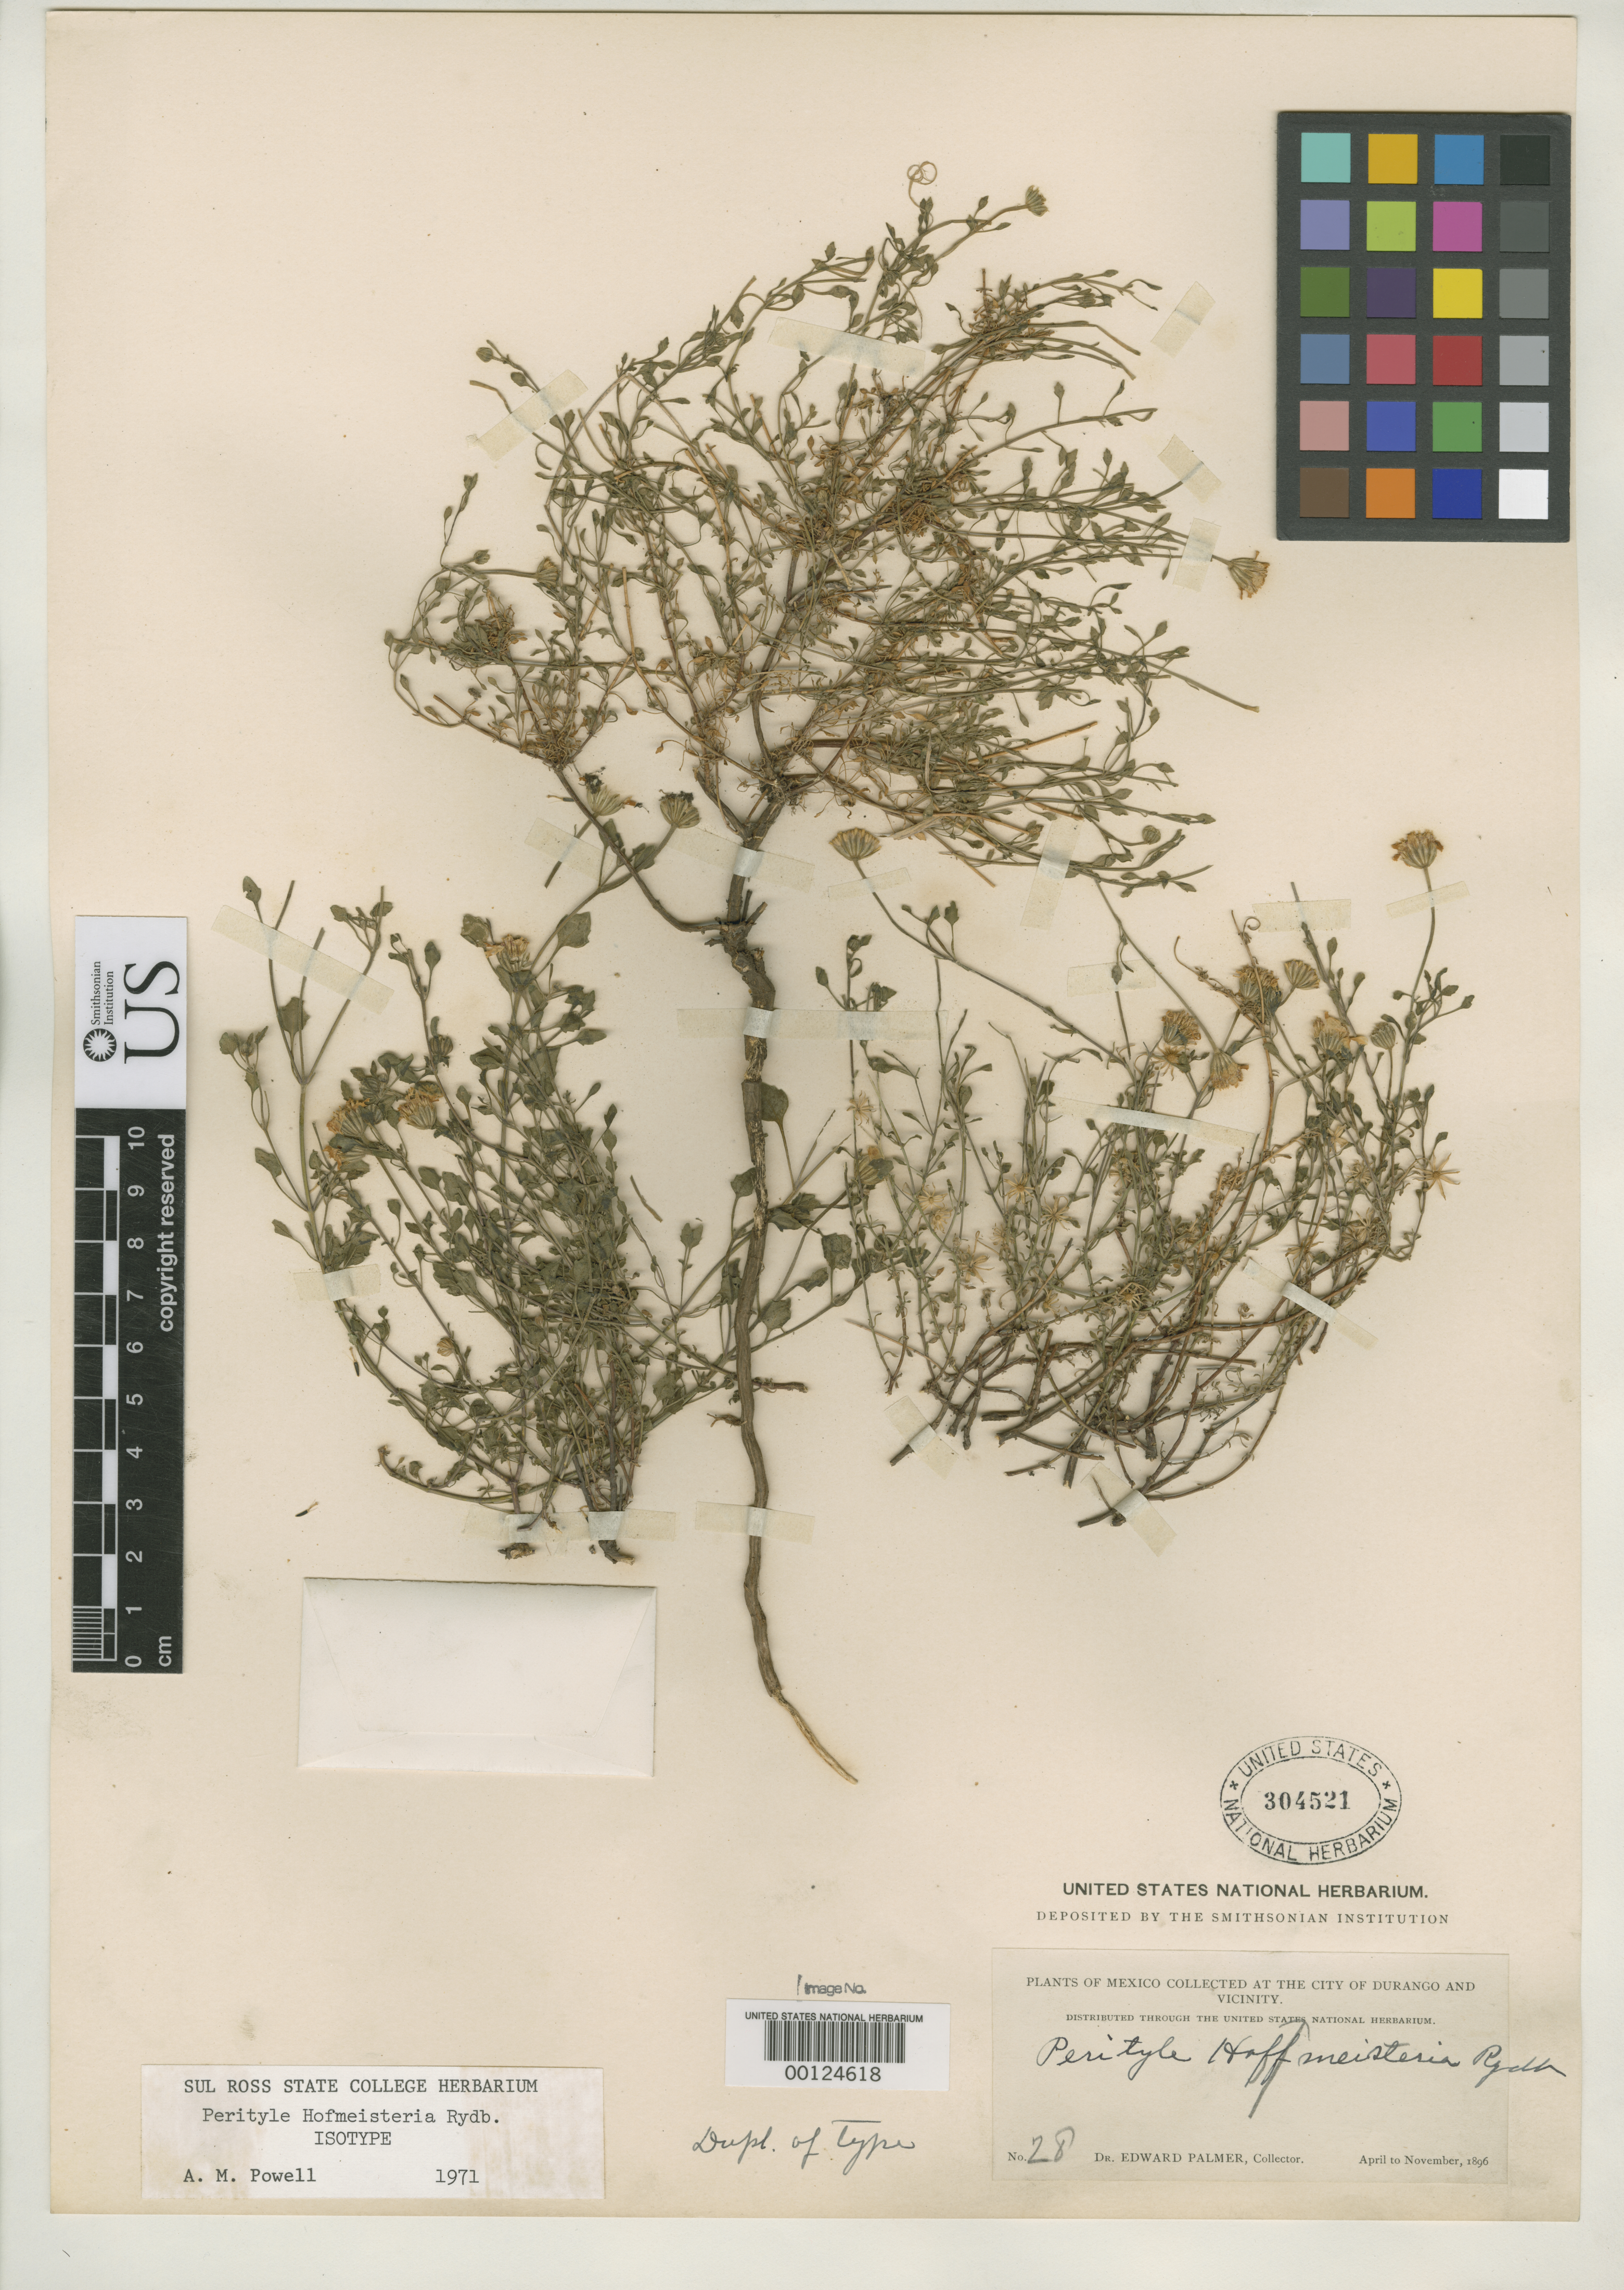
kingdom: Plantae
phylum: Tracheophyta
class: Magnoliopsida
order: Asterales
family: Asteraceae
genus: Perityle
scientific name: Perityle hofmeisteria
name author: Rydb.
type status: Isotype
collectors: E. Palmer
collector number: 28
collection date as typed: Apr 1896 to -- Nov 1896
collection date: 1896-04/1896-11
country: Mexico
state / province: Durango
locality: Durango & vicinity.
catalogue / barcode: US 304521